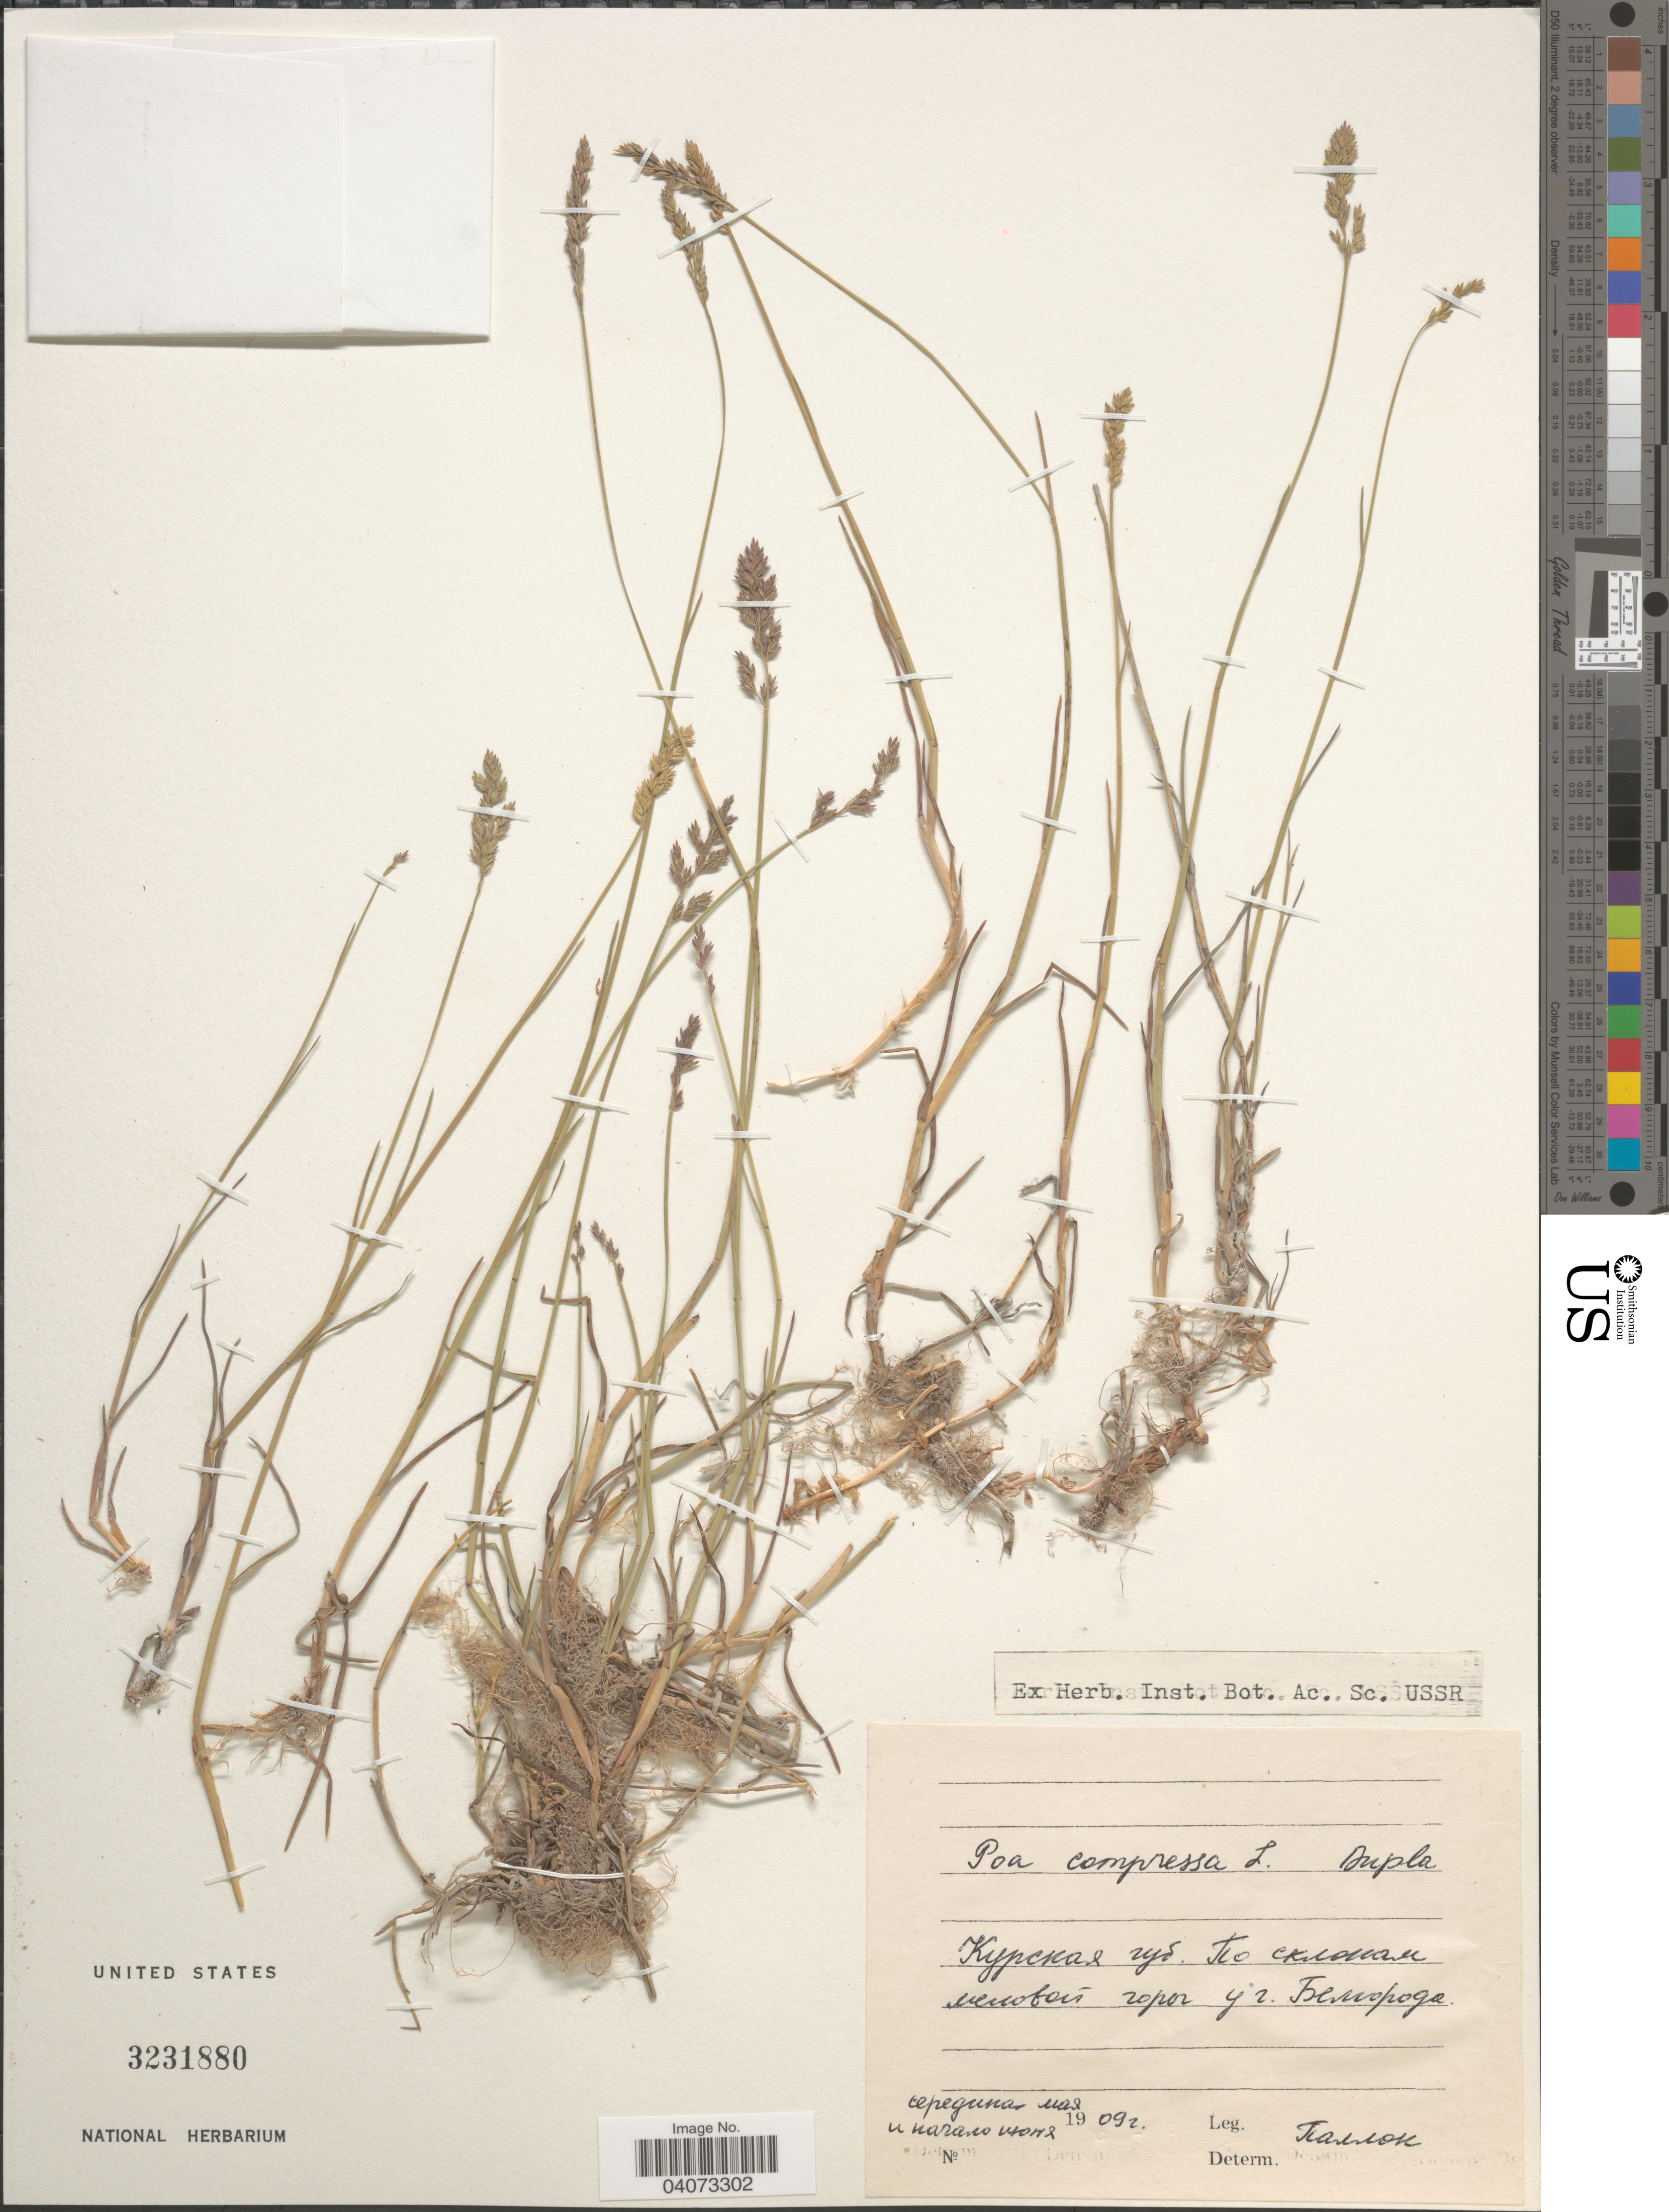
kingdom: Plantae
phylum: Tracheophyta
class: Liliopsida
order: Poales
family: Poaceae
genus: Poa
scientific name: Poa compressa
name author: L.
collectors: Pallon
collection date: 1909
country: Russian Federation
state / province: Belgorod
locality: Vicinity of city Belgorod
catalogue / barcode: US 3231880